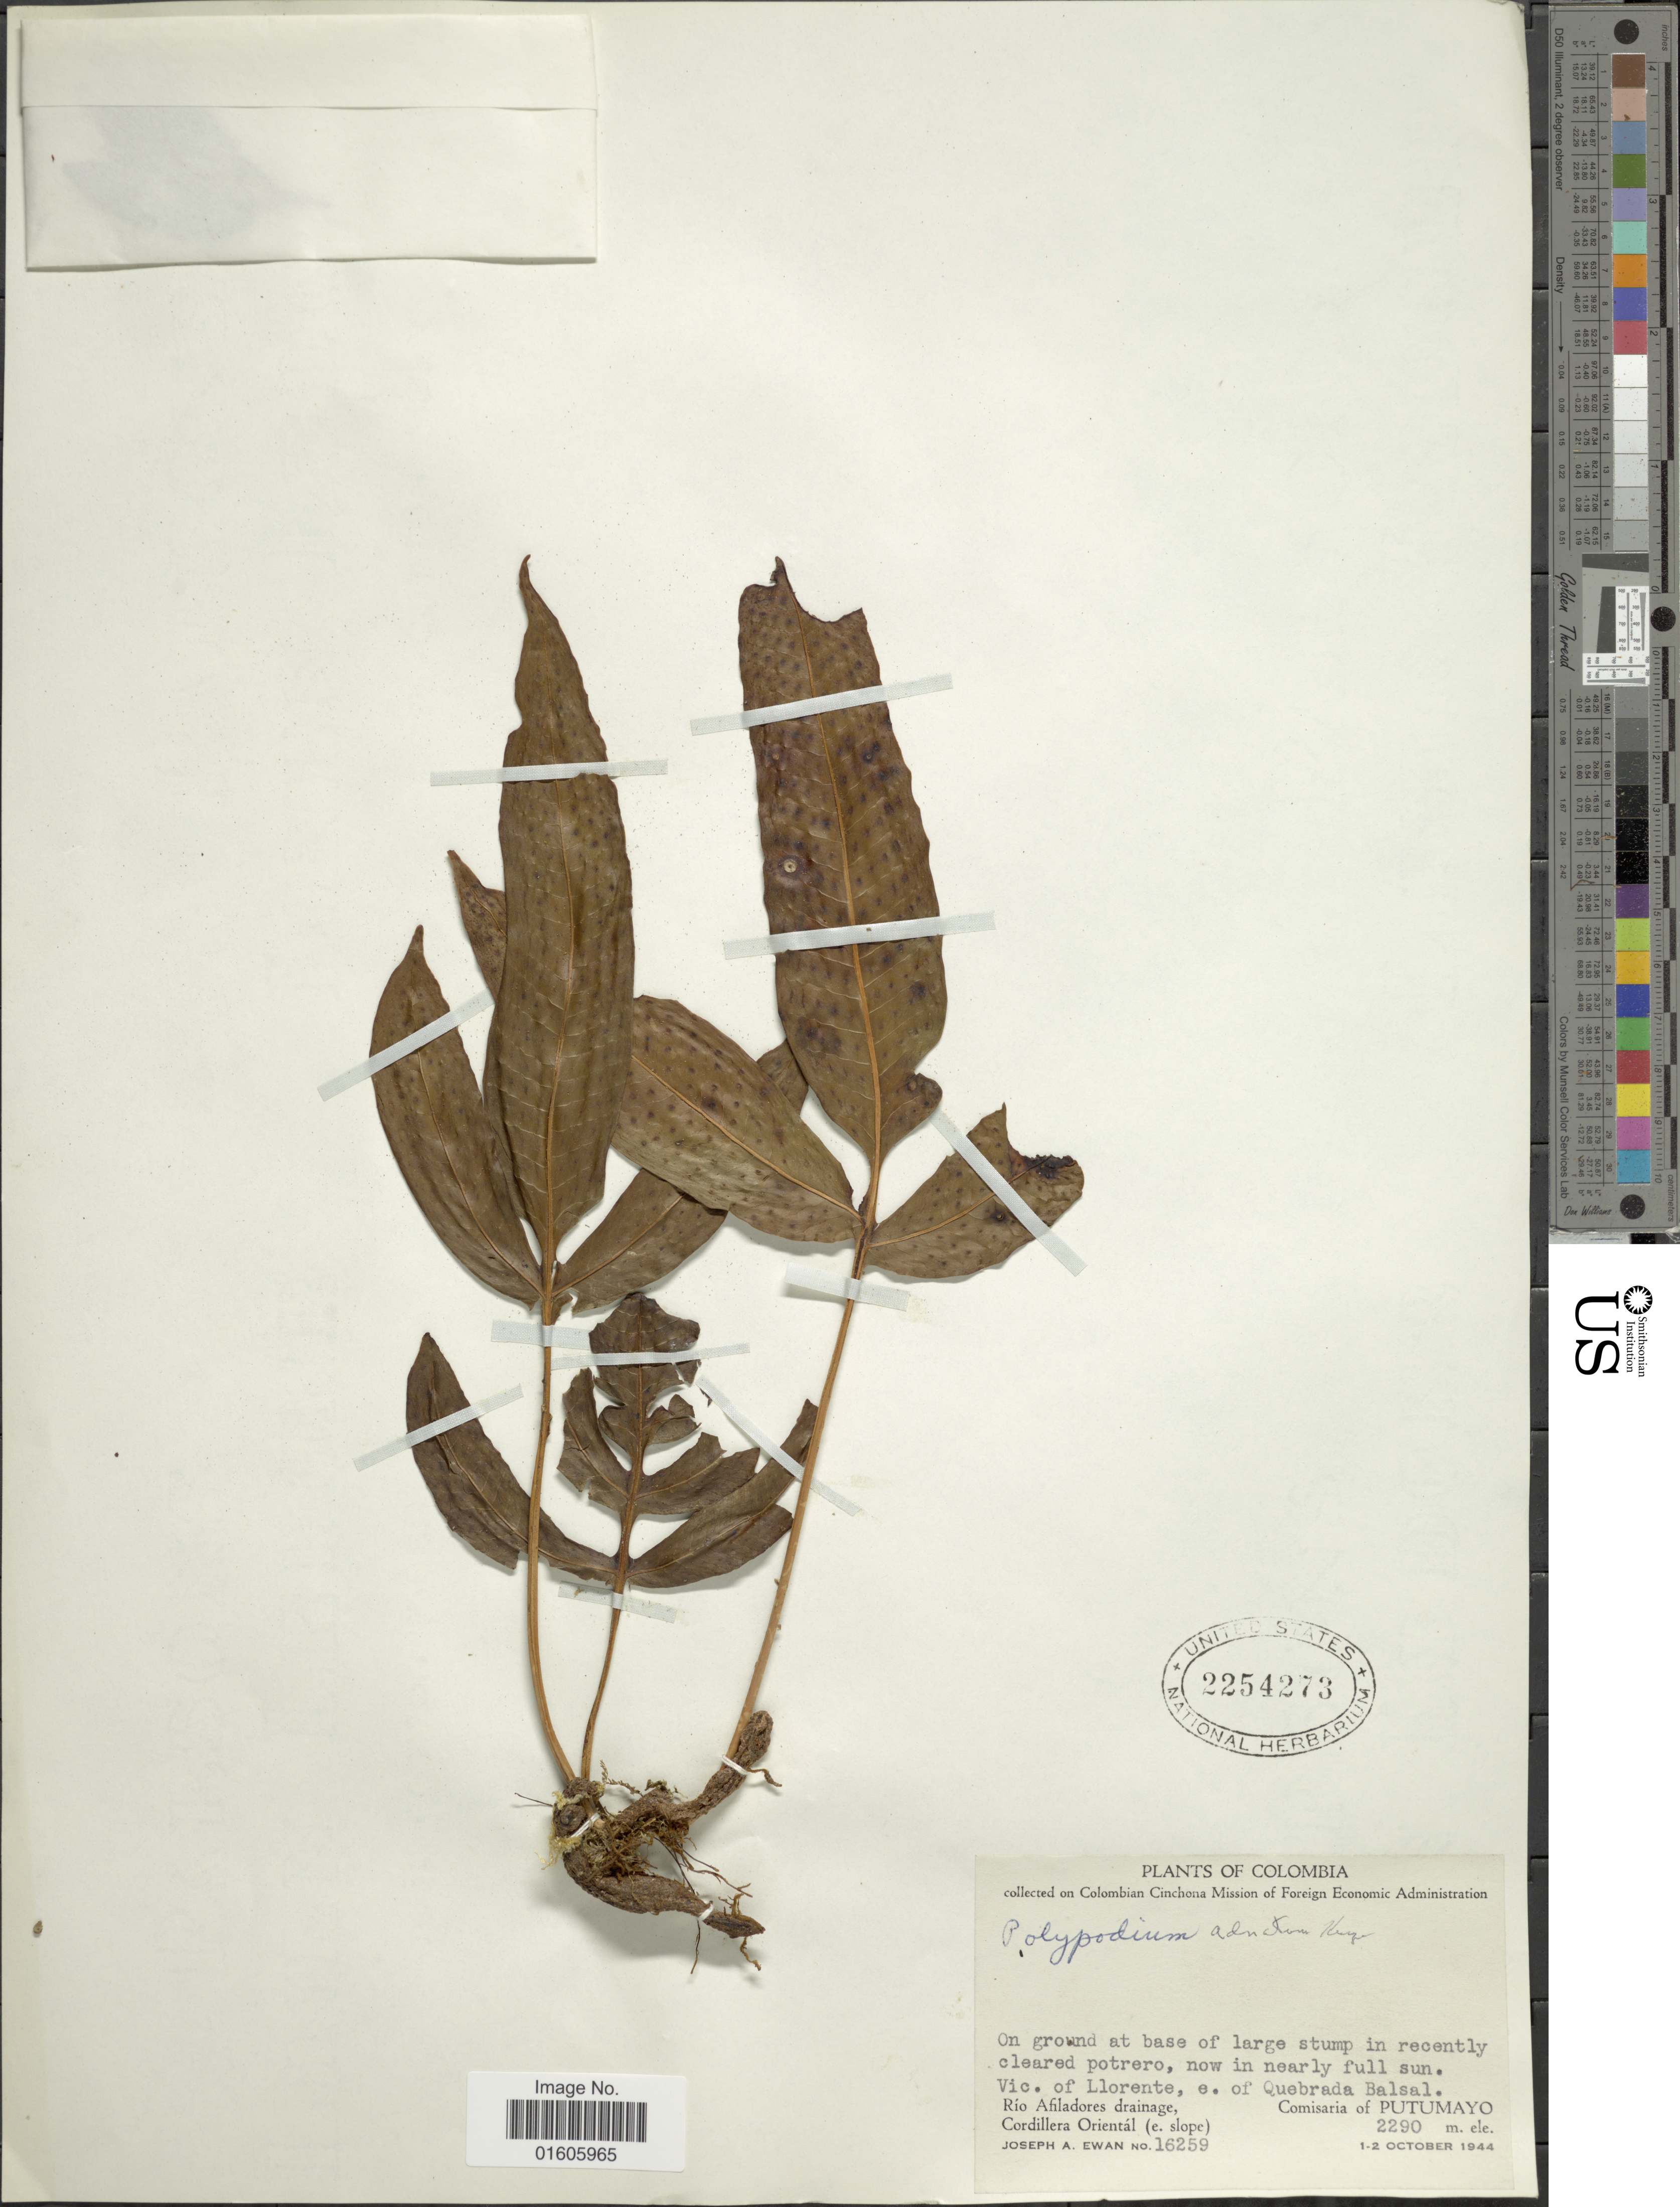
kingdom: Plantae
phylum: Tracheophyta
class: Polypodiopsida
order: Polypodiales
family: Polypodiaceae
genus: Serpocaulon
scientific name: Serpocaulon adnatum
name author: (Kunze ex Klotzsch) A.R. Sm.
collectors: J. A. Ewan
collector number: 16259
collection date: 1944-10-01/1944-10-02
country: Colombia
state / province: Putumayo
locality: Vic. of Llorente, e. of Quebrada Balsal. Río Afiladores drainage, Comisaria of Putumayo. Corduillera Orientál (e. slope).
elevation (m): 2290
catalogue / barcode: US 2254273